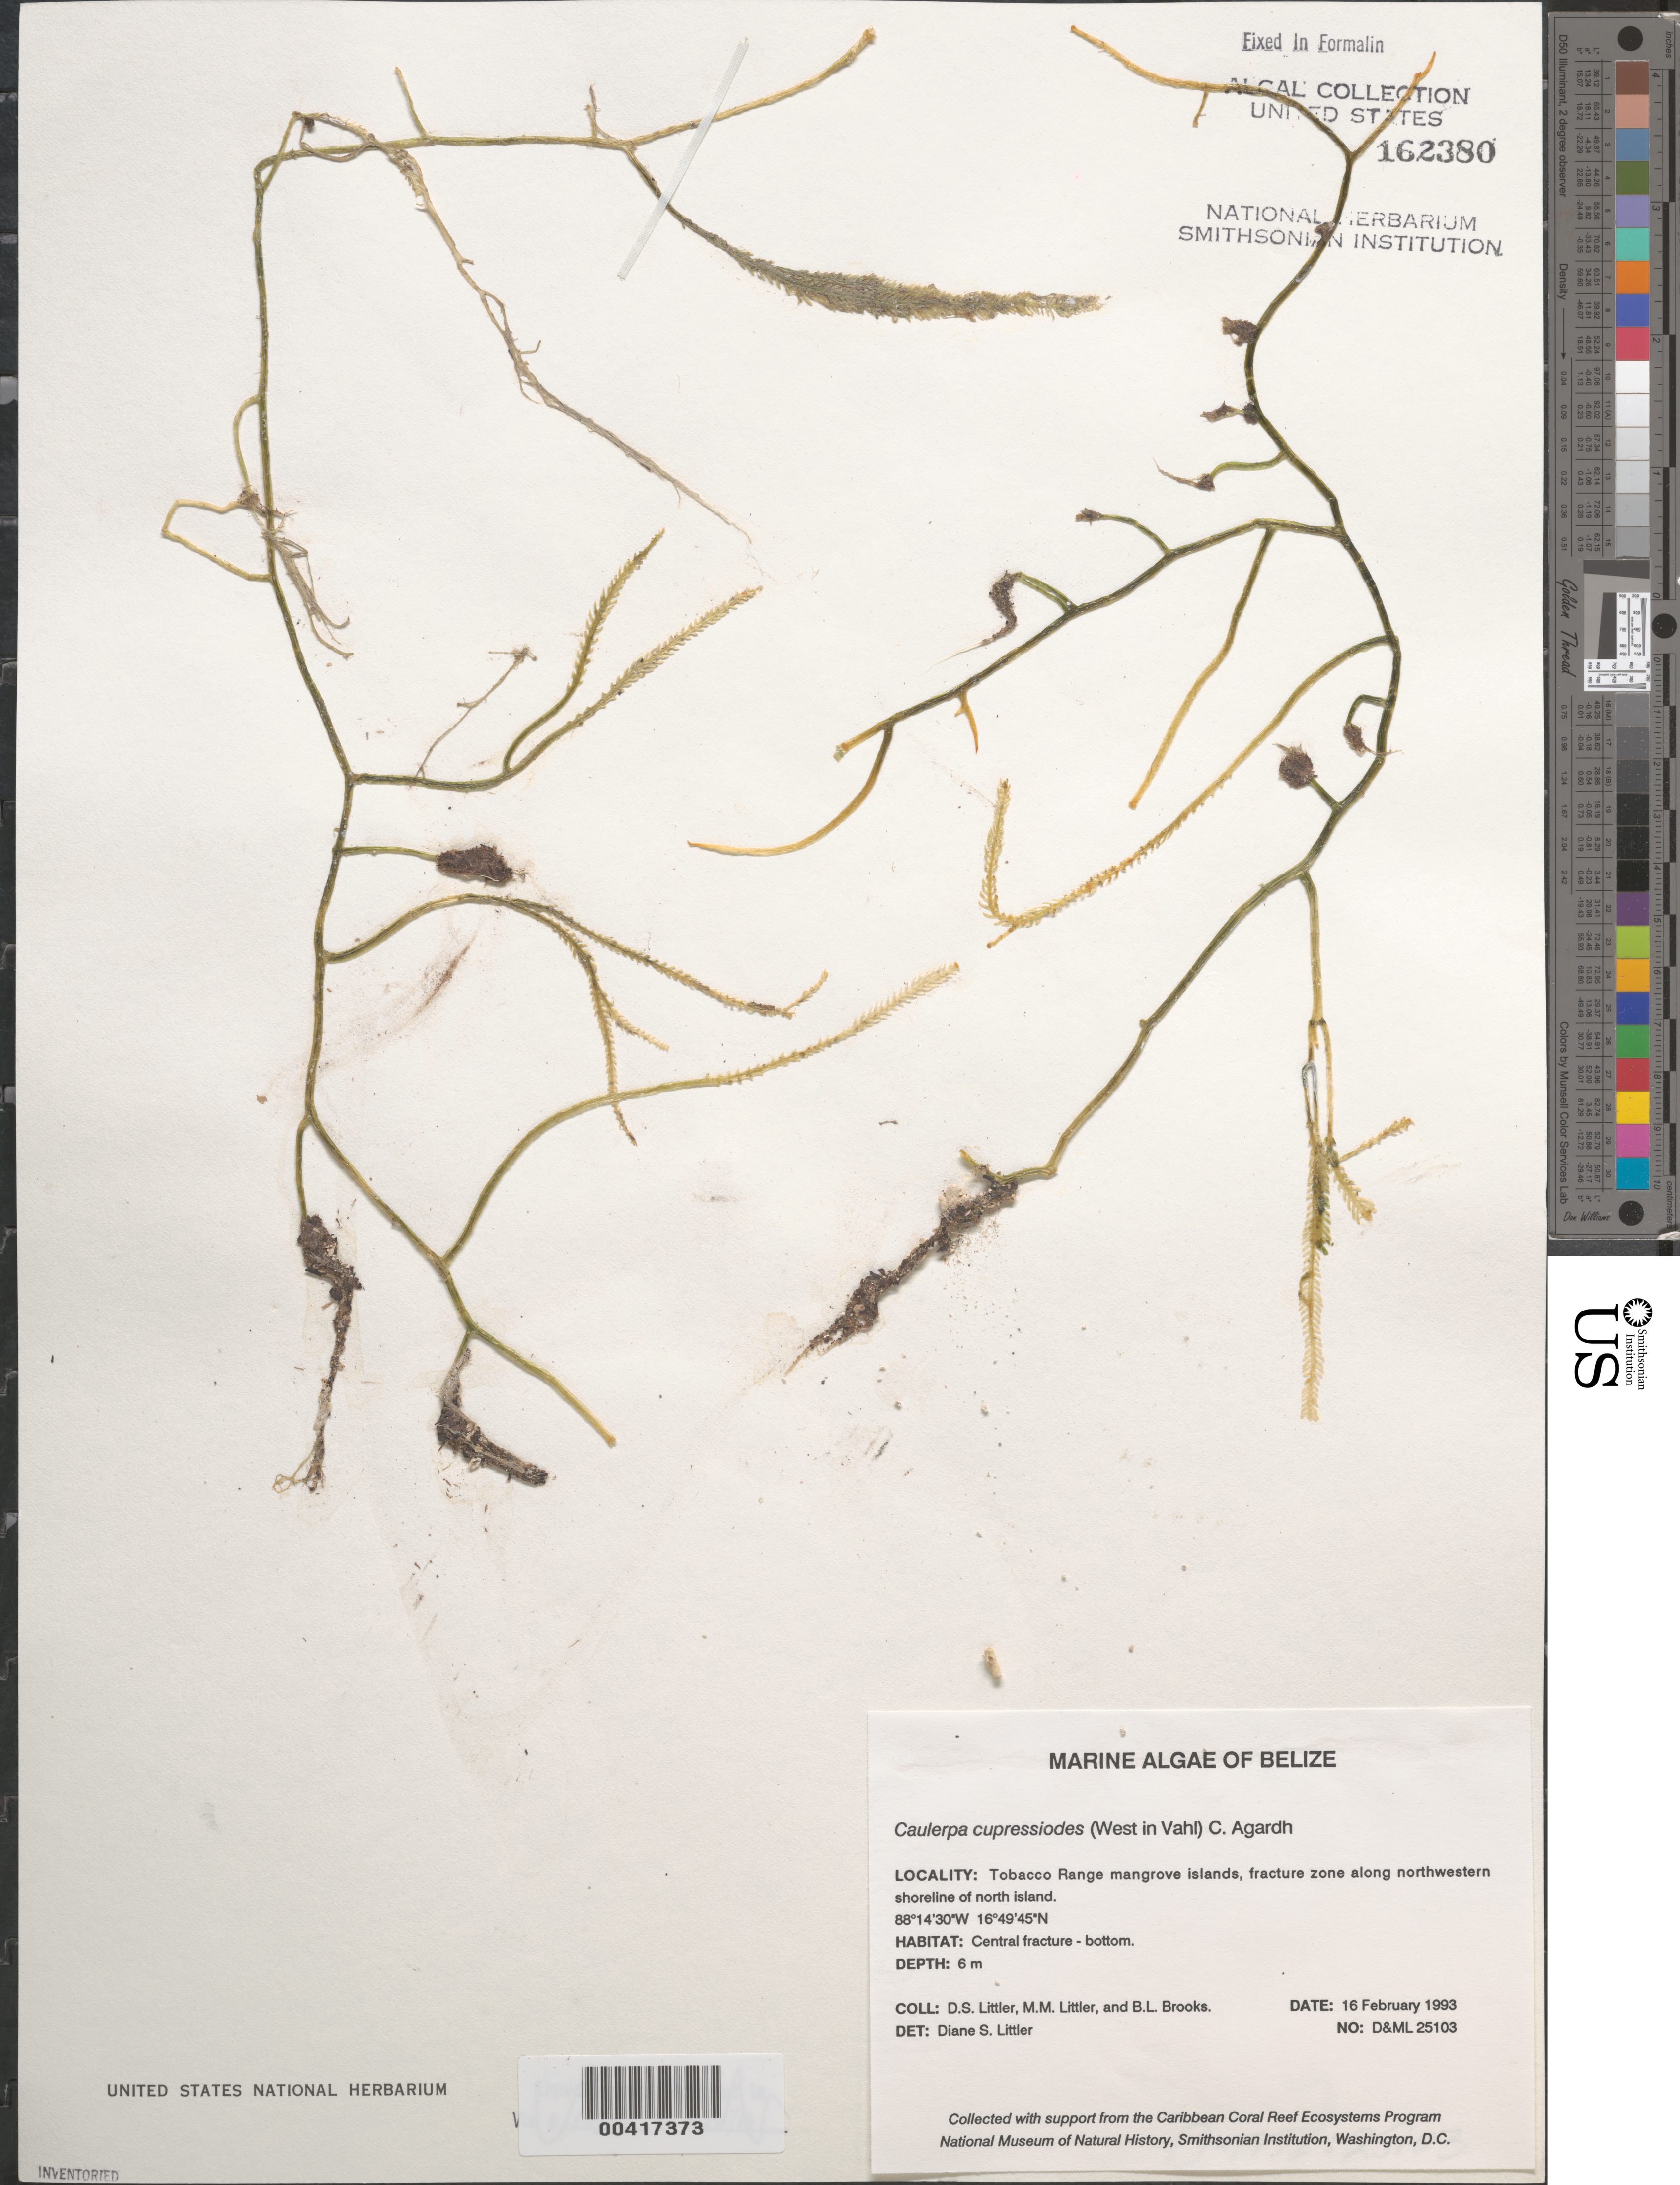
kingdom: Plantae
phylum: Chlorophyta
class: Ulvophyceae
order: Bryopsidales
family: Caulerpaceae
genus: Caulerpa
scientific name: Caulerpa cupressoides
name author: (Vahl) C. Agardh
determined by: Littler, D. S.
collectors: D. S. Littler, M. M. Littler & B. Brooks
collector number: D&ML 25103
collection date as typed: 16 Feb 1993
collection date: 1993-02-16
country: Belize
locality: Tobacco Range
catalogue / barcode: US 162380